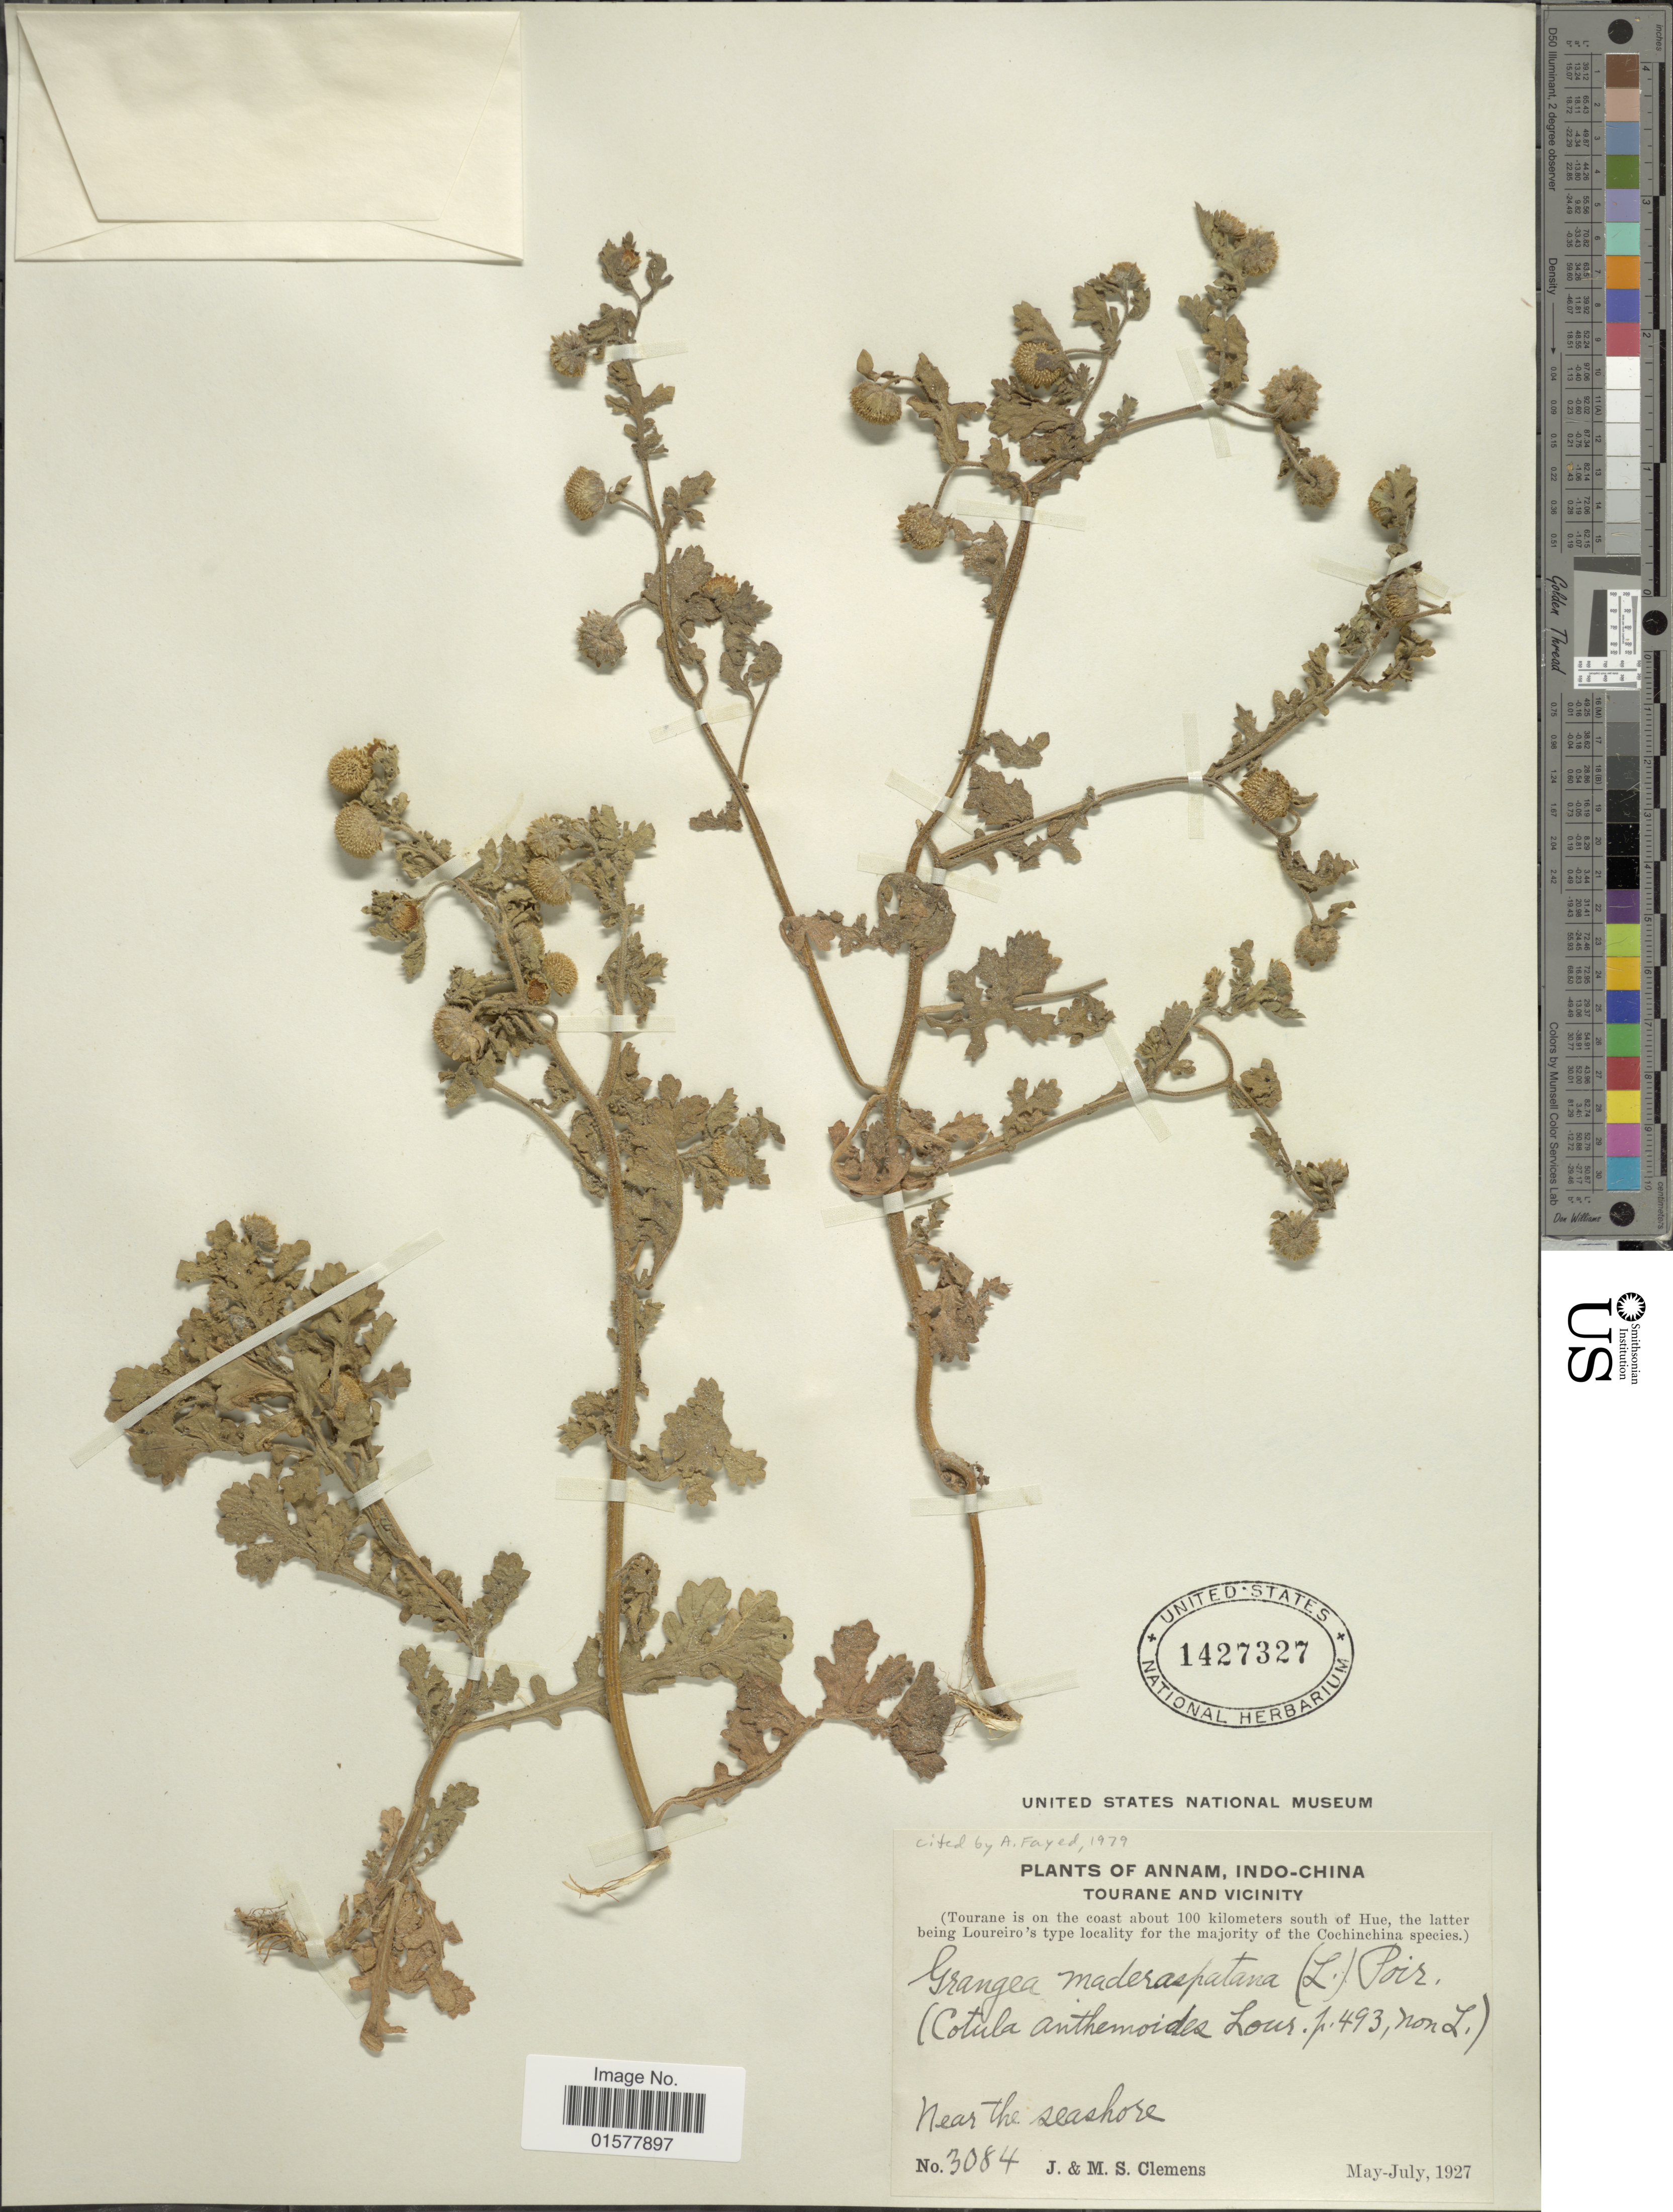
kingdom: Plantae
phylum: Tracheophyta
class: Magnoliopsida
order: Asterales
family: Asteraceae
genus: Grangea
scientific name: Grangea maderaspatana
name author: (L.) Poir.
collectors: J. Clemens & M. S. Clemens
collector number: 3084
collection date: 1927-05/1927-07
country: Vietnam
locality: Annam, Indo-China, Tourane and Vicinity, (Tourane is on the coast about 100 kilometers south of Hue, the latter being Loureiro's type locality for the majority of the Cochinchina species), Near the seashire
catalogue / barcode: US 1427327